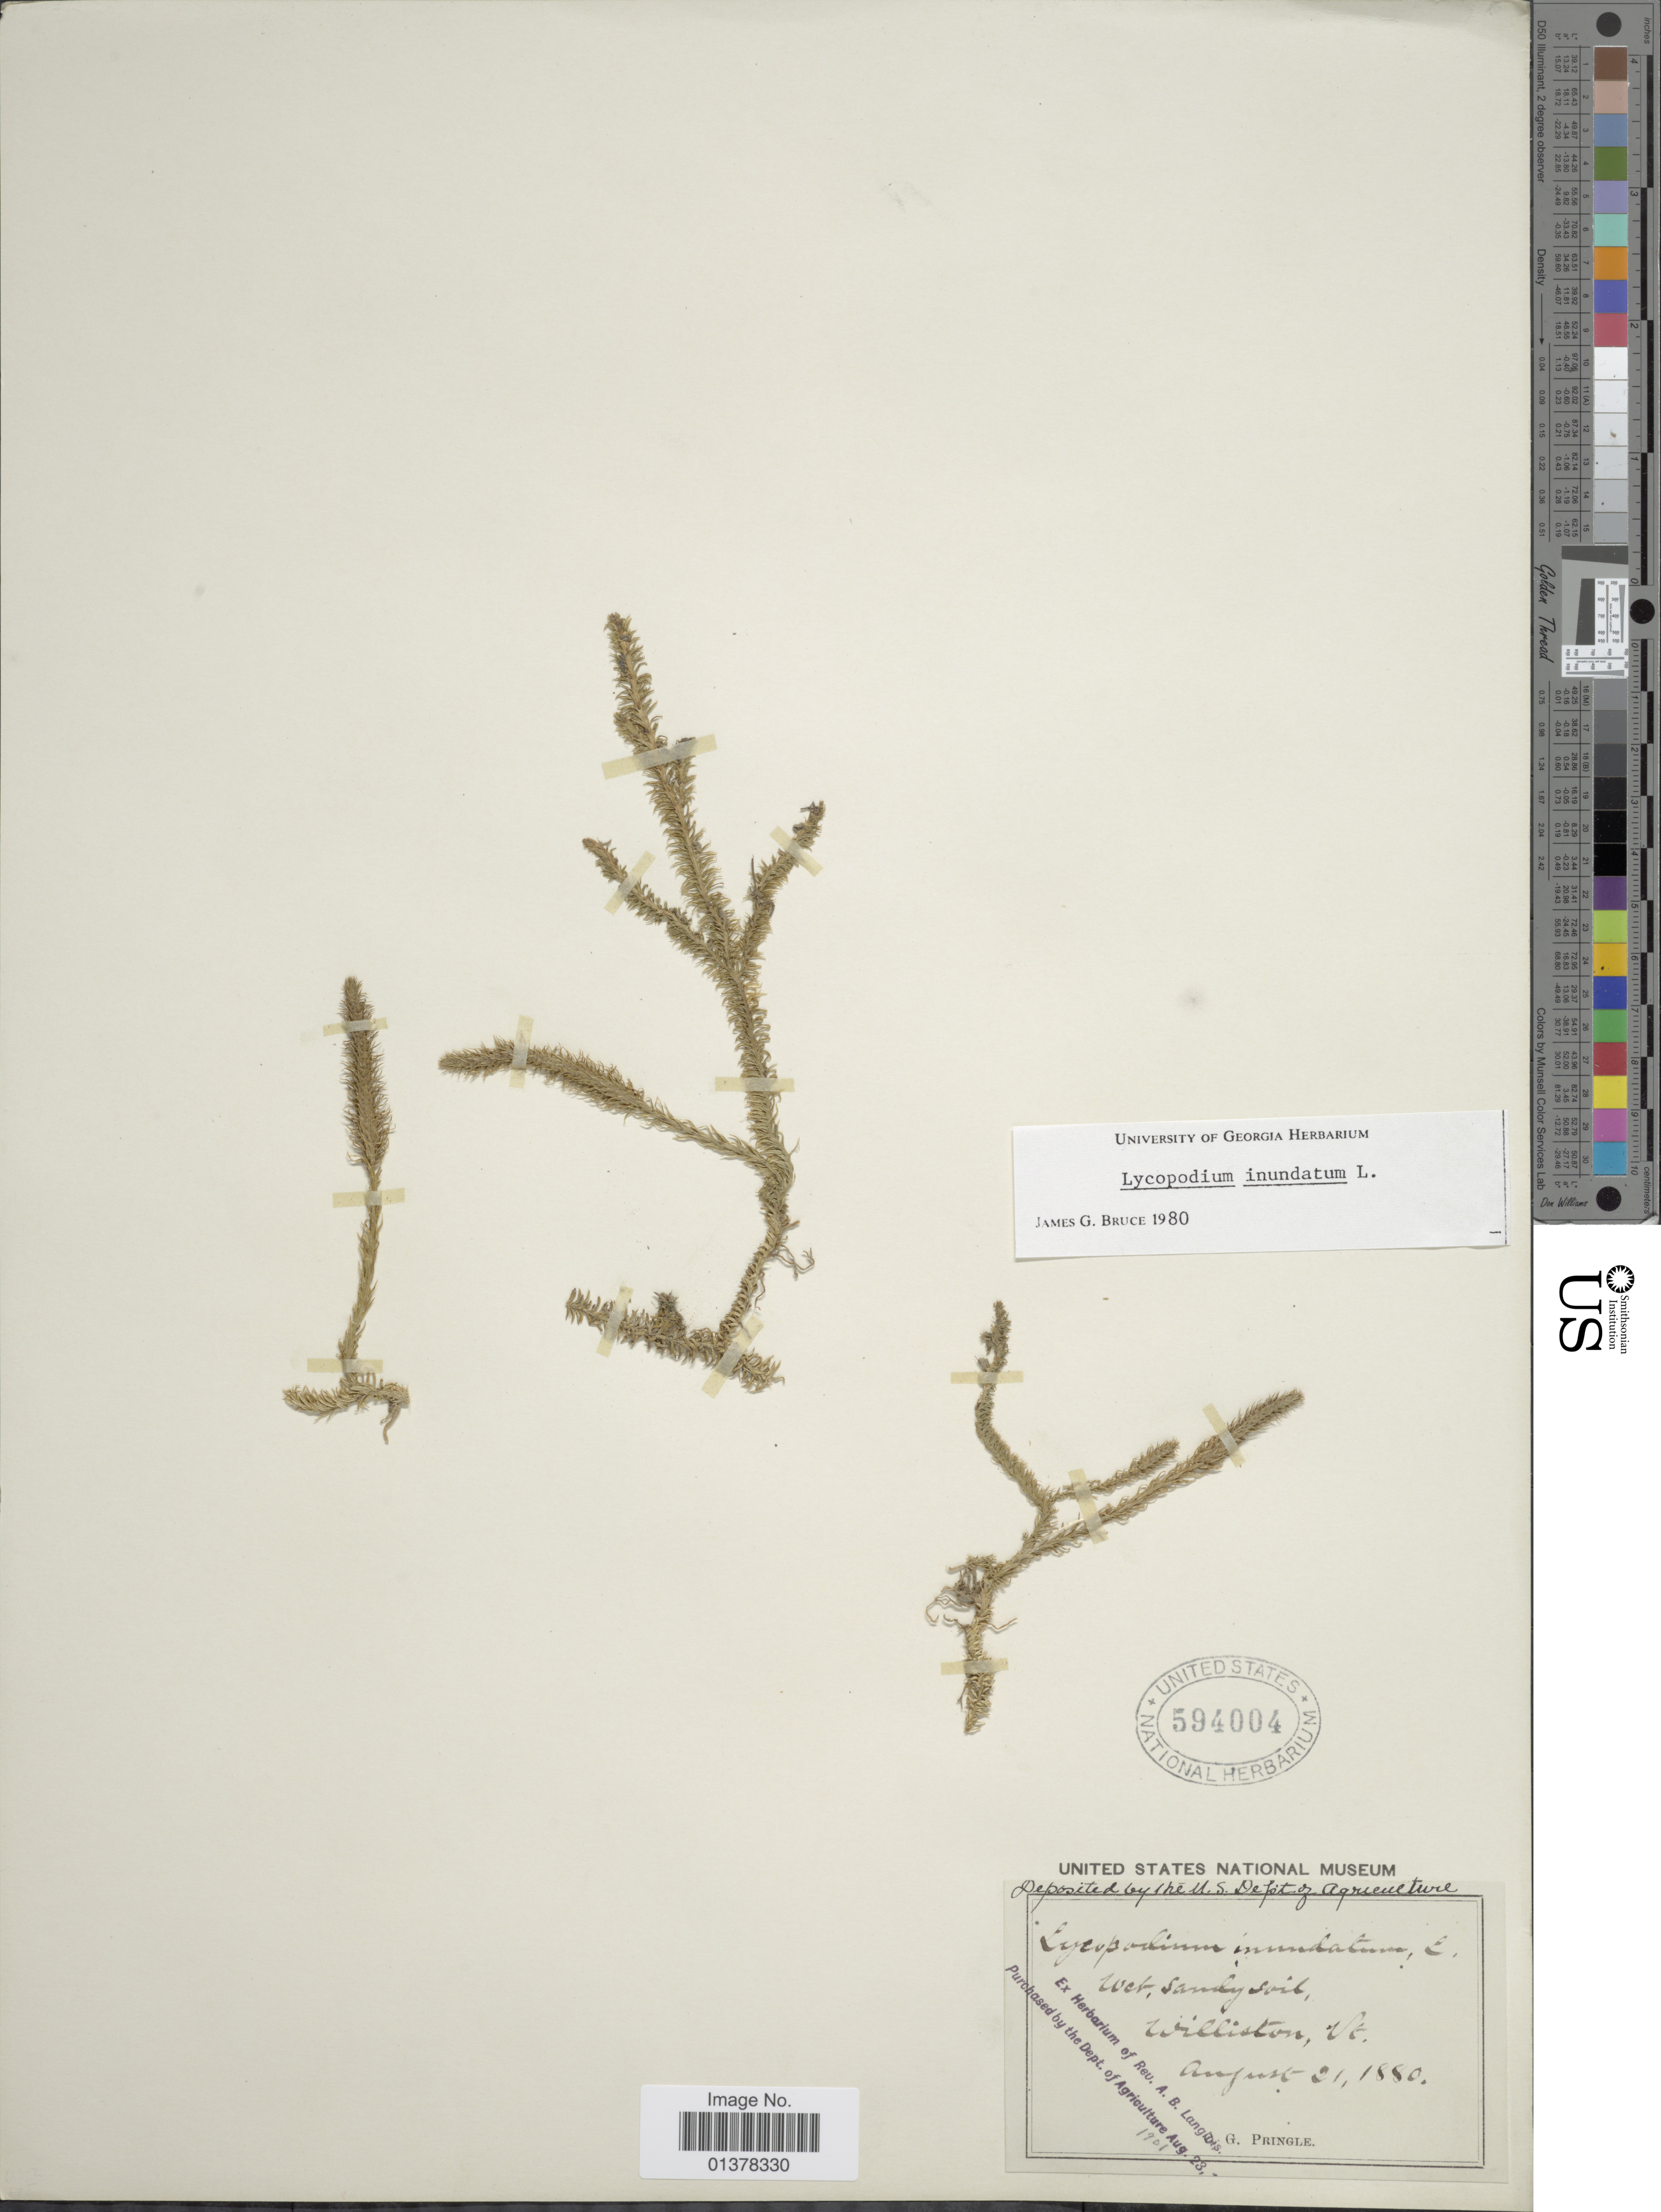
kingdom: Plantae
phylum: Tracheophyta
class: Lycopodiopsida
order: Lycopodiales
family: Lycopodiaceae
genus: Lycopodiella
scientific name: Lycopodiella inundata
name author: (L.) Holub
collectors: C. G. Pringle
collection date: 1880-08-21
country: United States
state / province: Vermont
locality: Williston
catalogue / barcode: US 594004